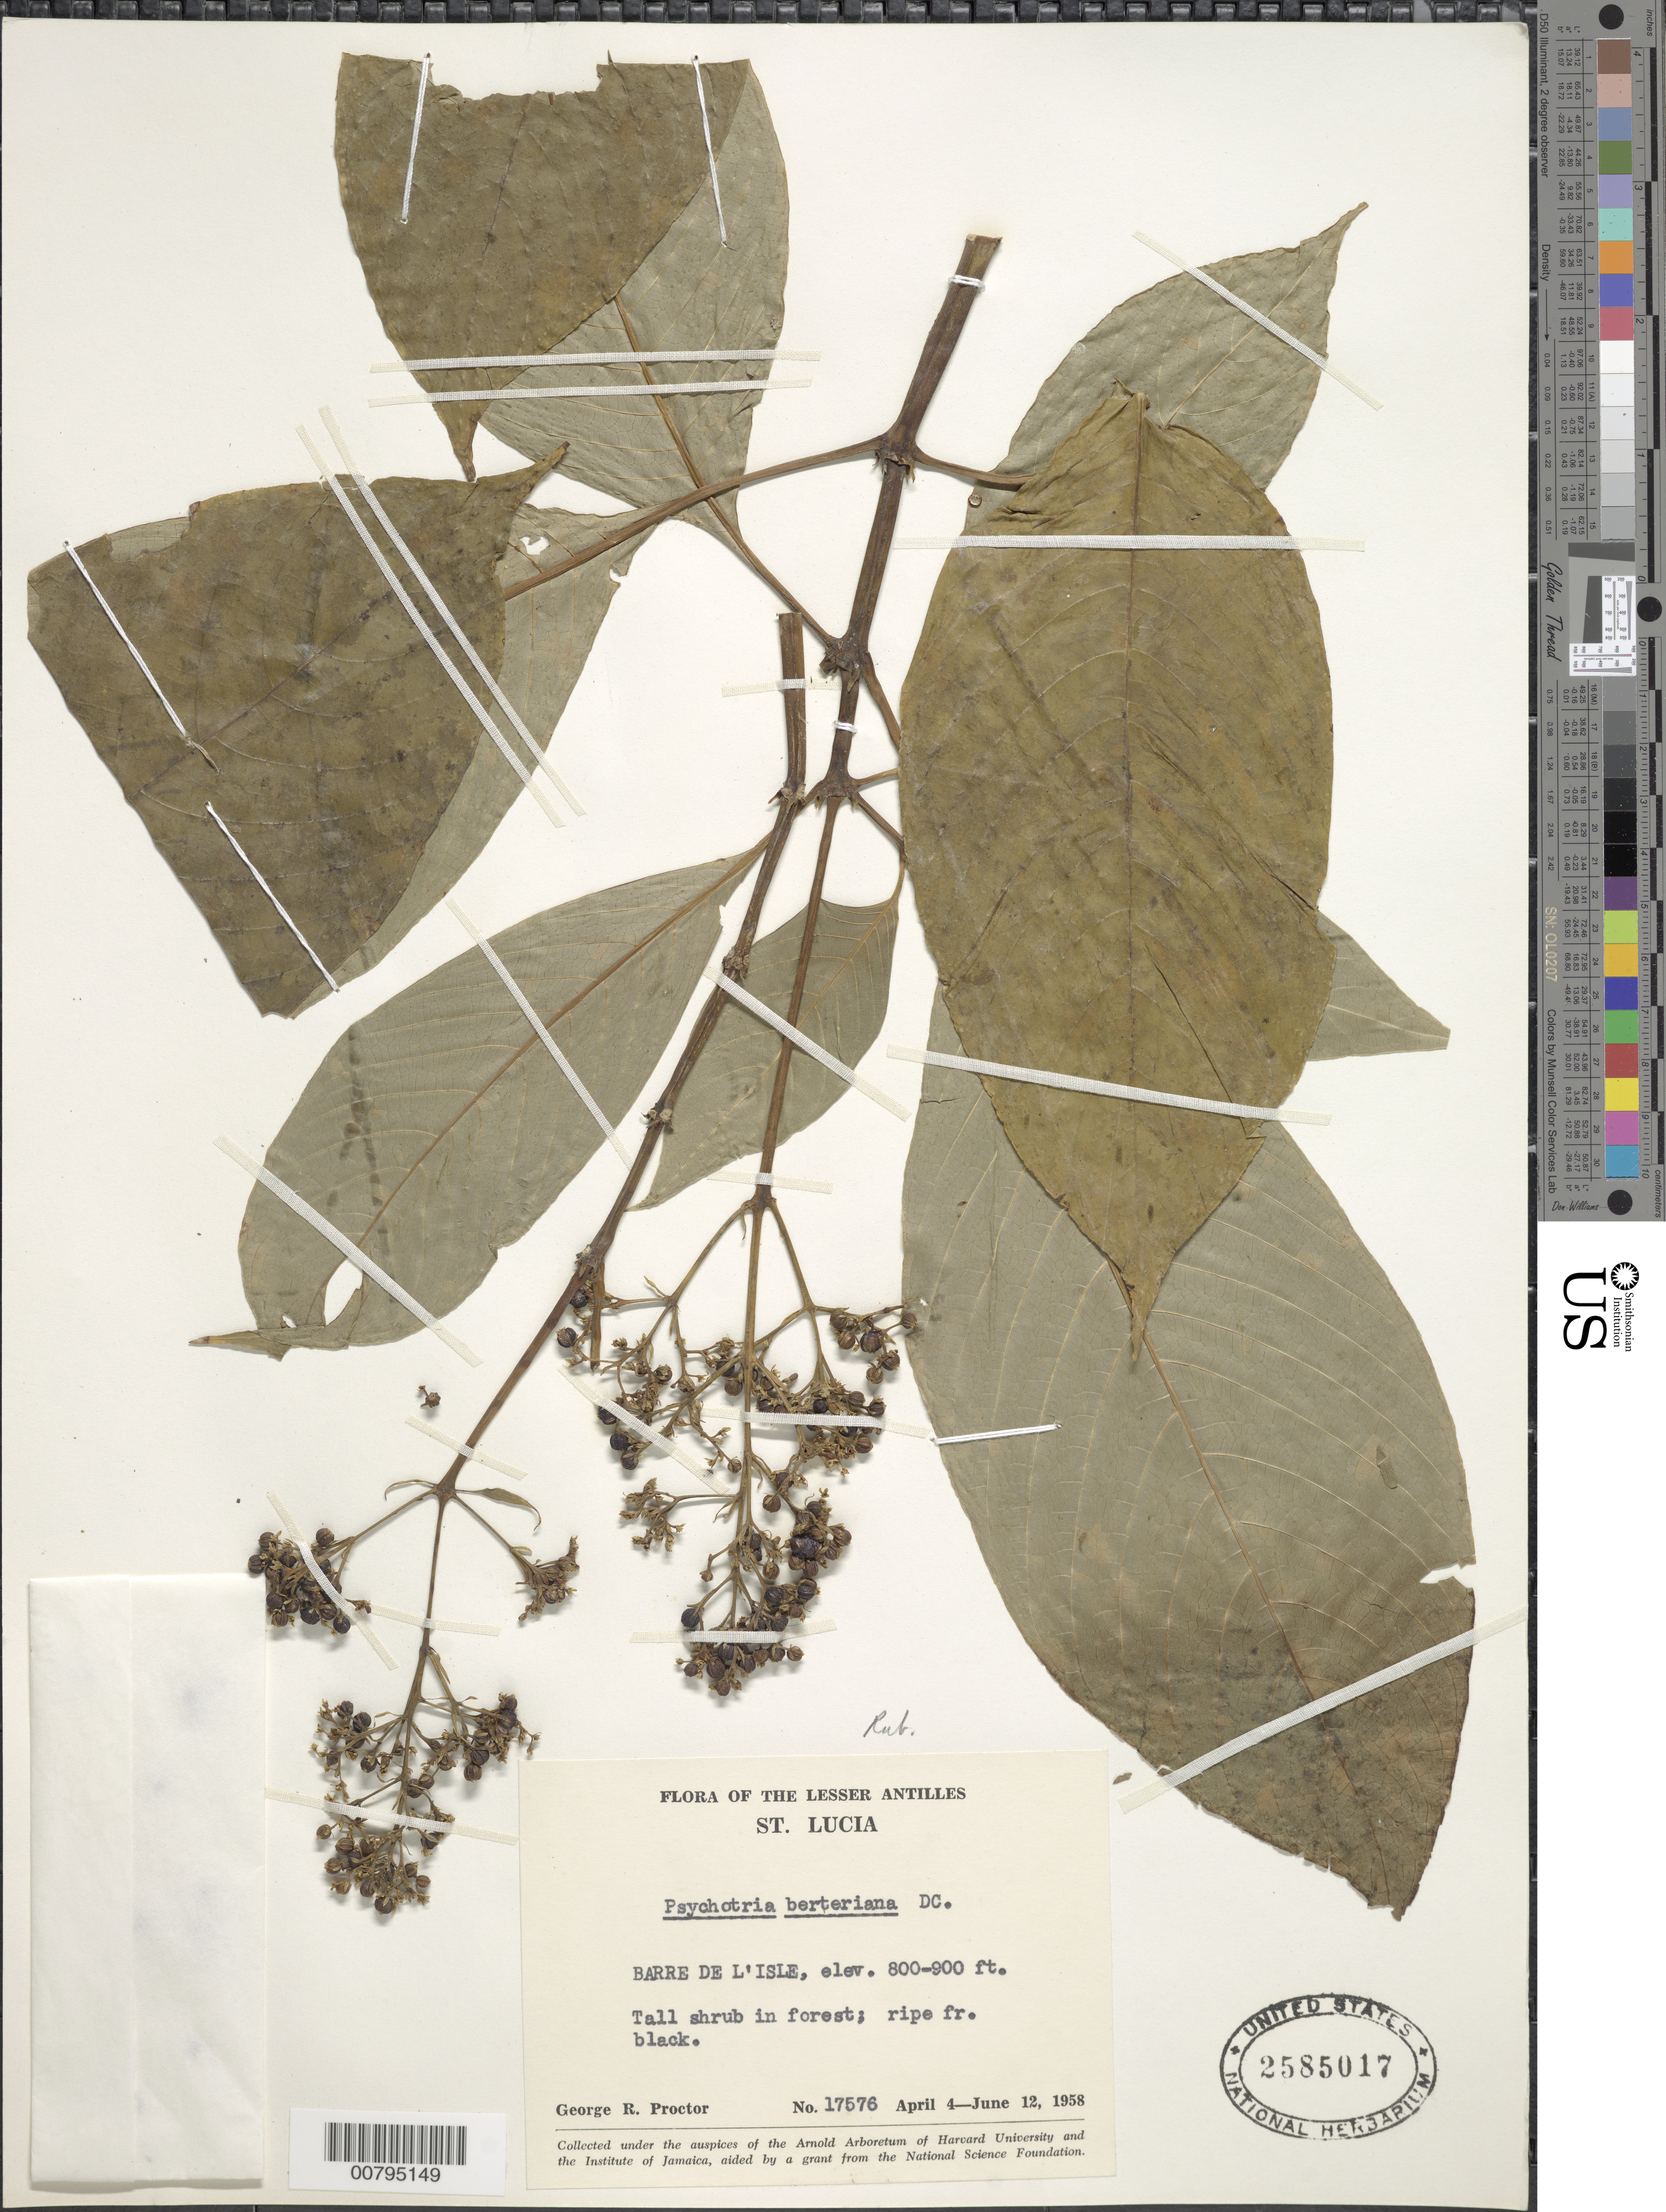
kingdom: Plantae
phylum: Tracheophyta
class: Magnoliopsida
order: Gentianales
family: Rubiaceae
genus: Psychotria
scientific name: Psychotria berteroana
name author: DC.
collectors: G. R. Proctor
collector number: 17576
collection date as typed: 04 Apr 1958 to 12 Jun 1958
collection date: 1958-04-04/1958-06-12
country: St. Lucia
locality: Barre de l'Isle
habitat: In forest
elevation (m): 244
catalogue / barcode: US 2585017